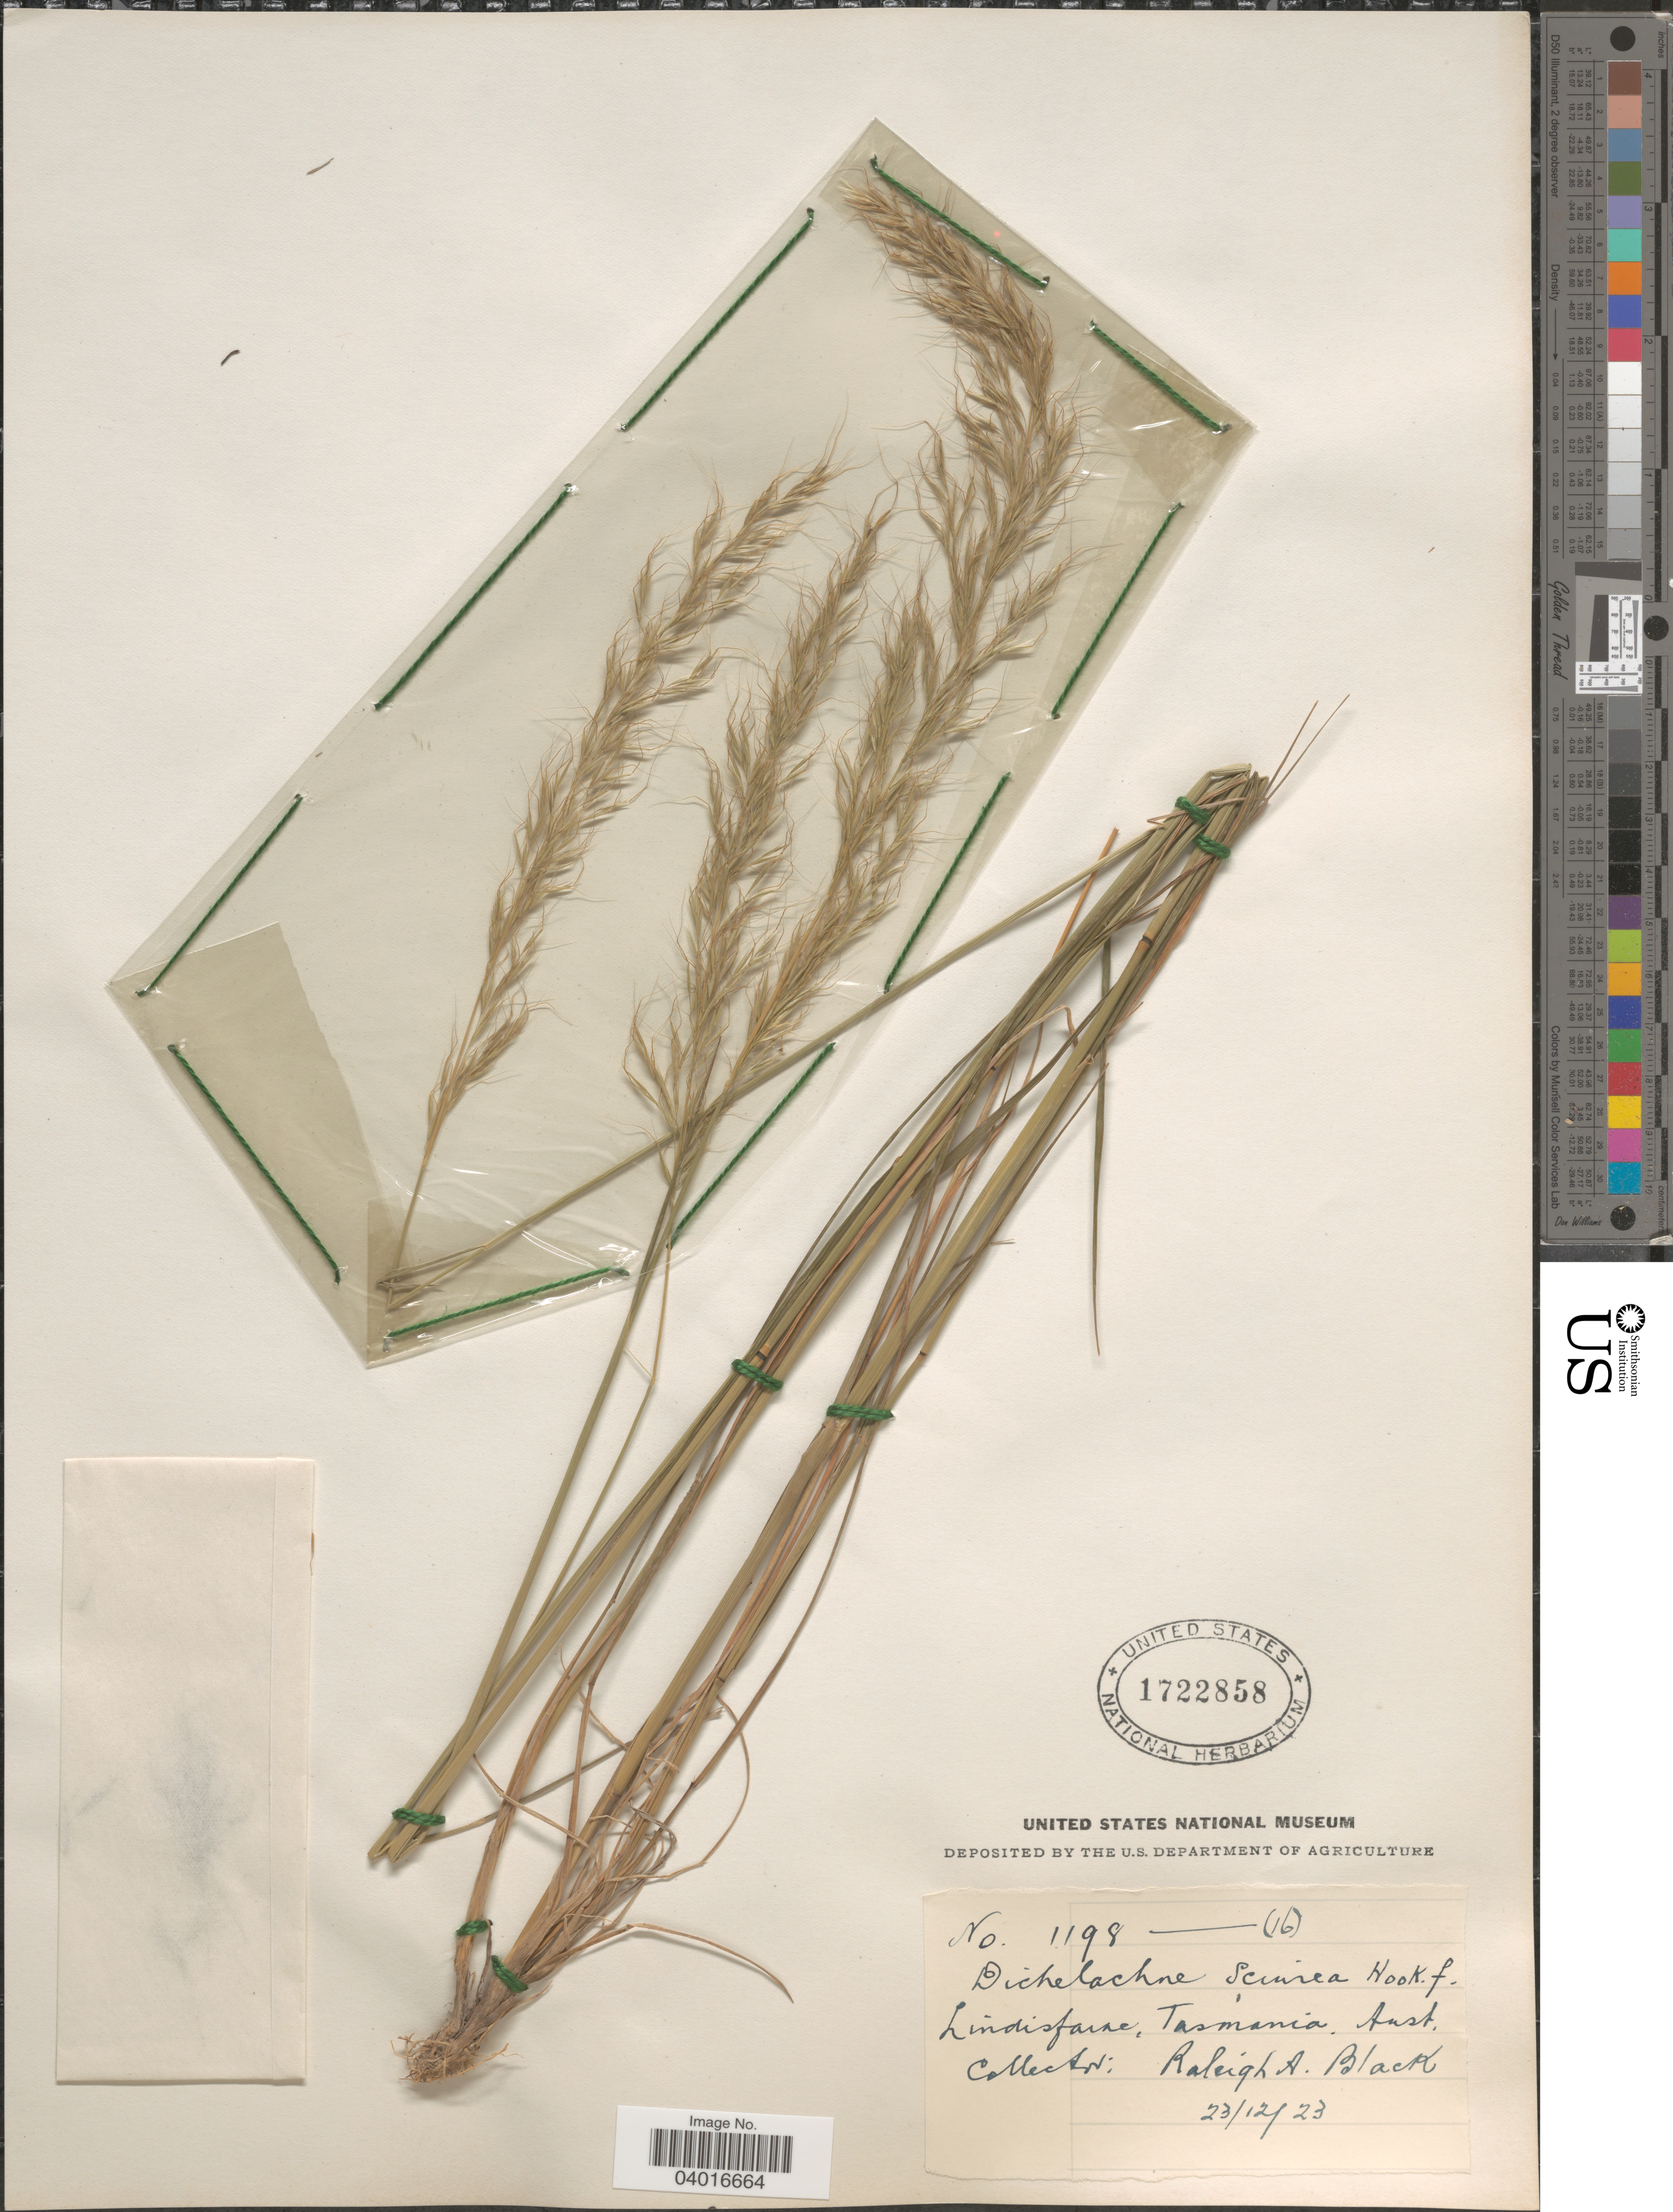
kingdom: Plantae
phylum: Tracheophyta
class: Liliopsida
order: Poales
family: Poaceae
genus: Dichelachne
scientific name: Dichelachne sp.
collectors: R. A. Black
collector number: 1198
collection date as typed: Transcribed d/m/y: 23/12/23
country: Australia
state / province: Tasmania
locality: Lindisfarne.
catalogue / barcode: US 1722858